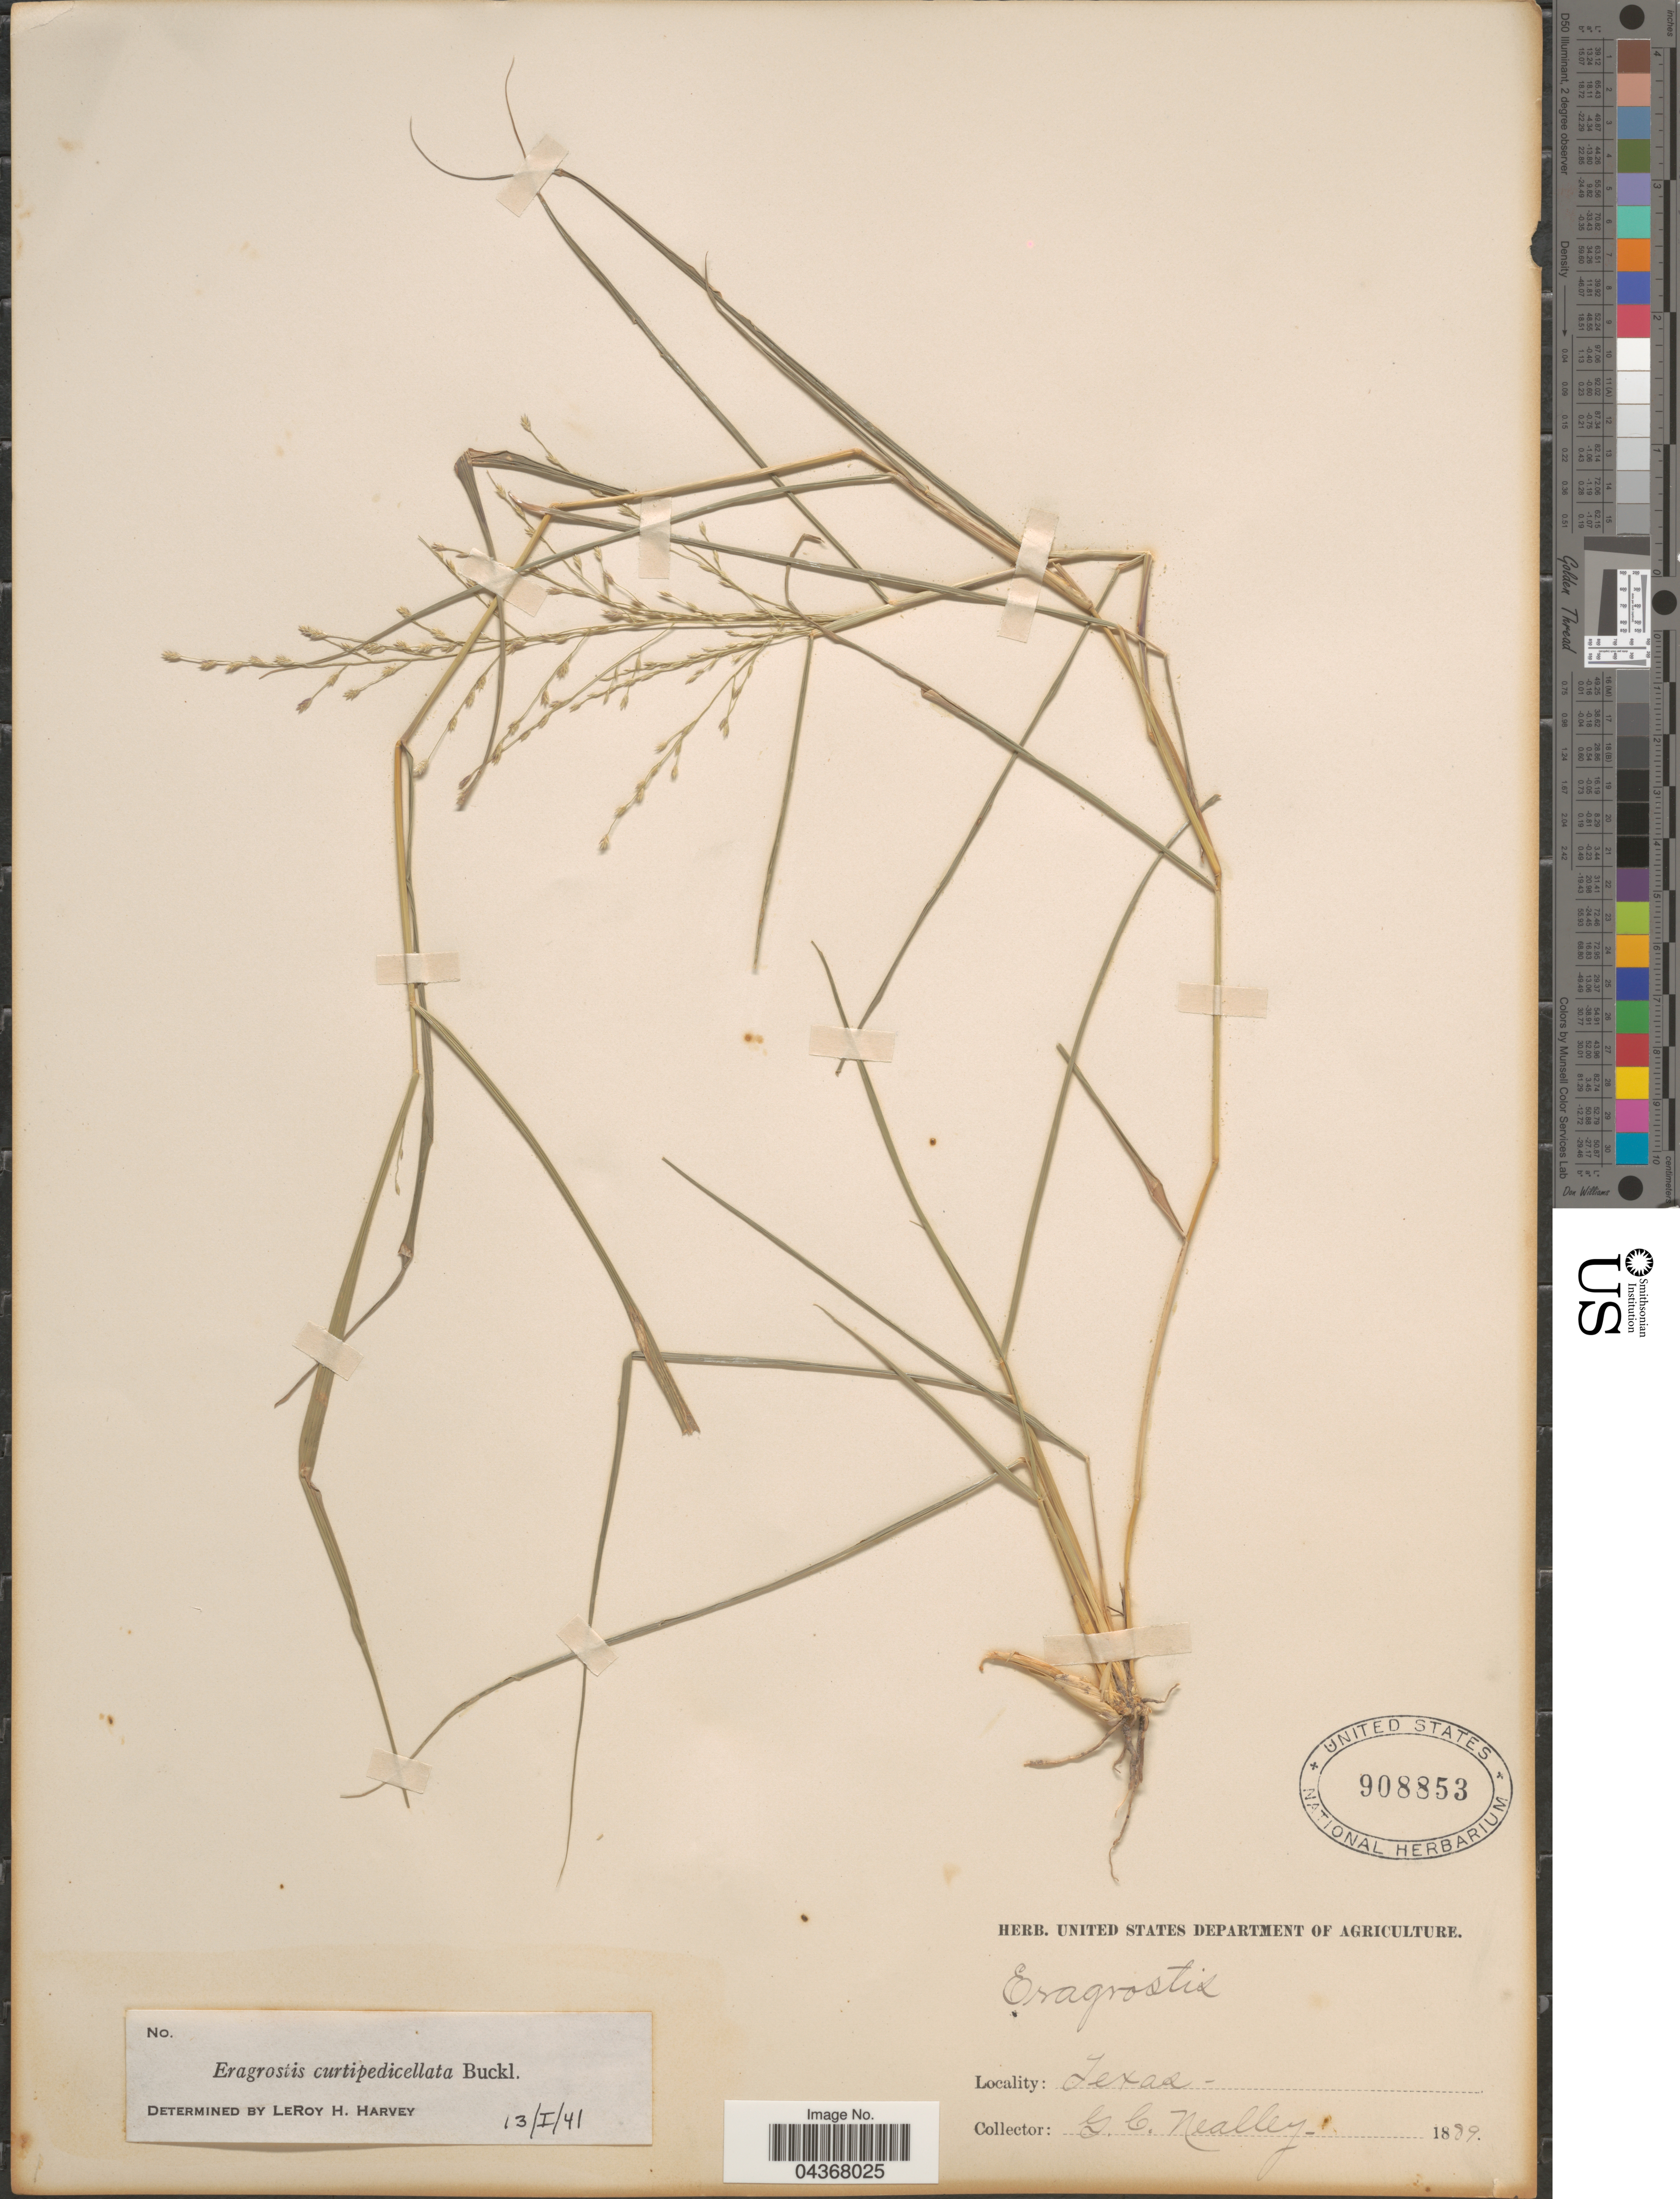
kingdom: Plantae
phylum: Tracheophyta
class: Liliopsida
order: Poales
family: Poaceae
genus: Eragrostis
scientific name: Eragrostis curtipedicellata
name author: Buckley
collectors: G. C. Nealley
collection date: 1889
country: United States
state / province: Texas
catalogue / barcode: US 908853